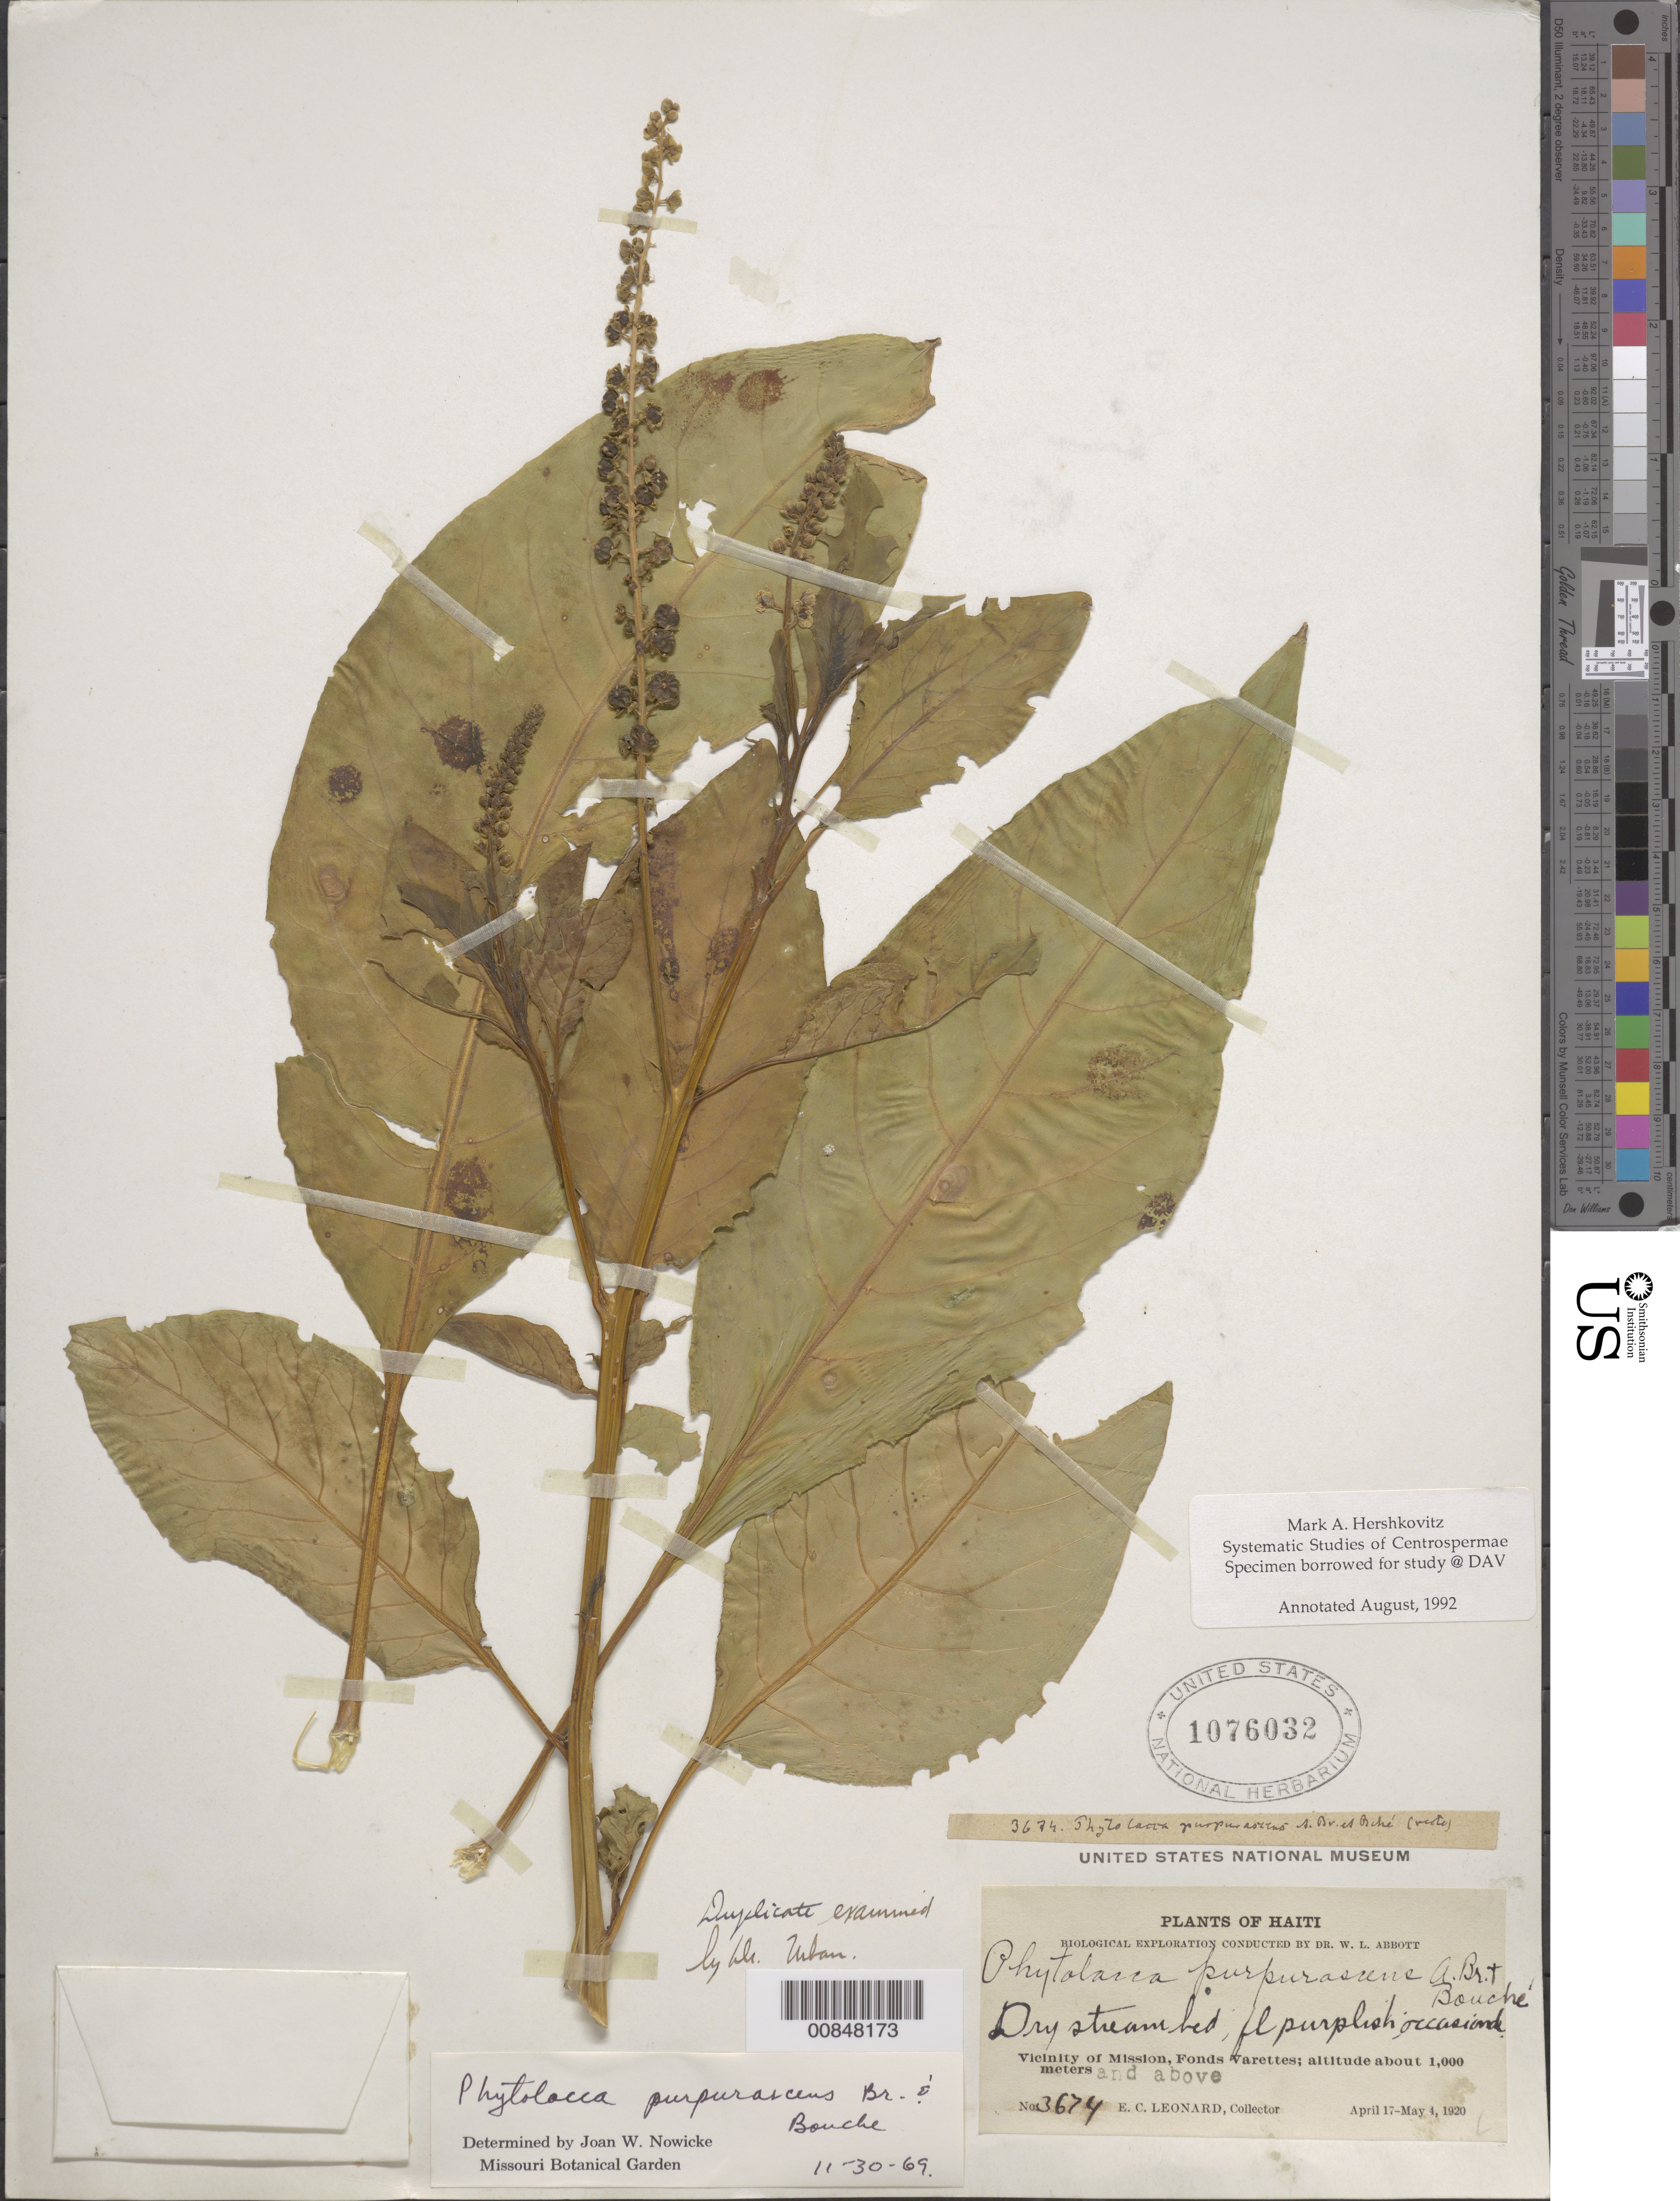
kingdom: Plantae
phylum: Tracheophyta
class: Magnoliopsida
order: Caryophyllales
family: Phytolaccaceae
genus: Phytolacca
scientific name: Phytolacca icosandra var. icosandra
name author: L.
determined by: Nowicke, J. W., (US), NMNH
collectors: E. C. Leonard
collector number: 3674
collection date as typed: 17 Apr 1920 to 04 May 1920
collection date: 1920-04-17/1920-05-04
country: Haiti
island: Hispaniola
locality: Vicinity of Mission, Fonds Varettes.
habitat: Dry stream bed.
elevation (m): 1000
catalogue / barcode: US 1076032